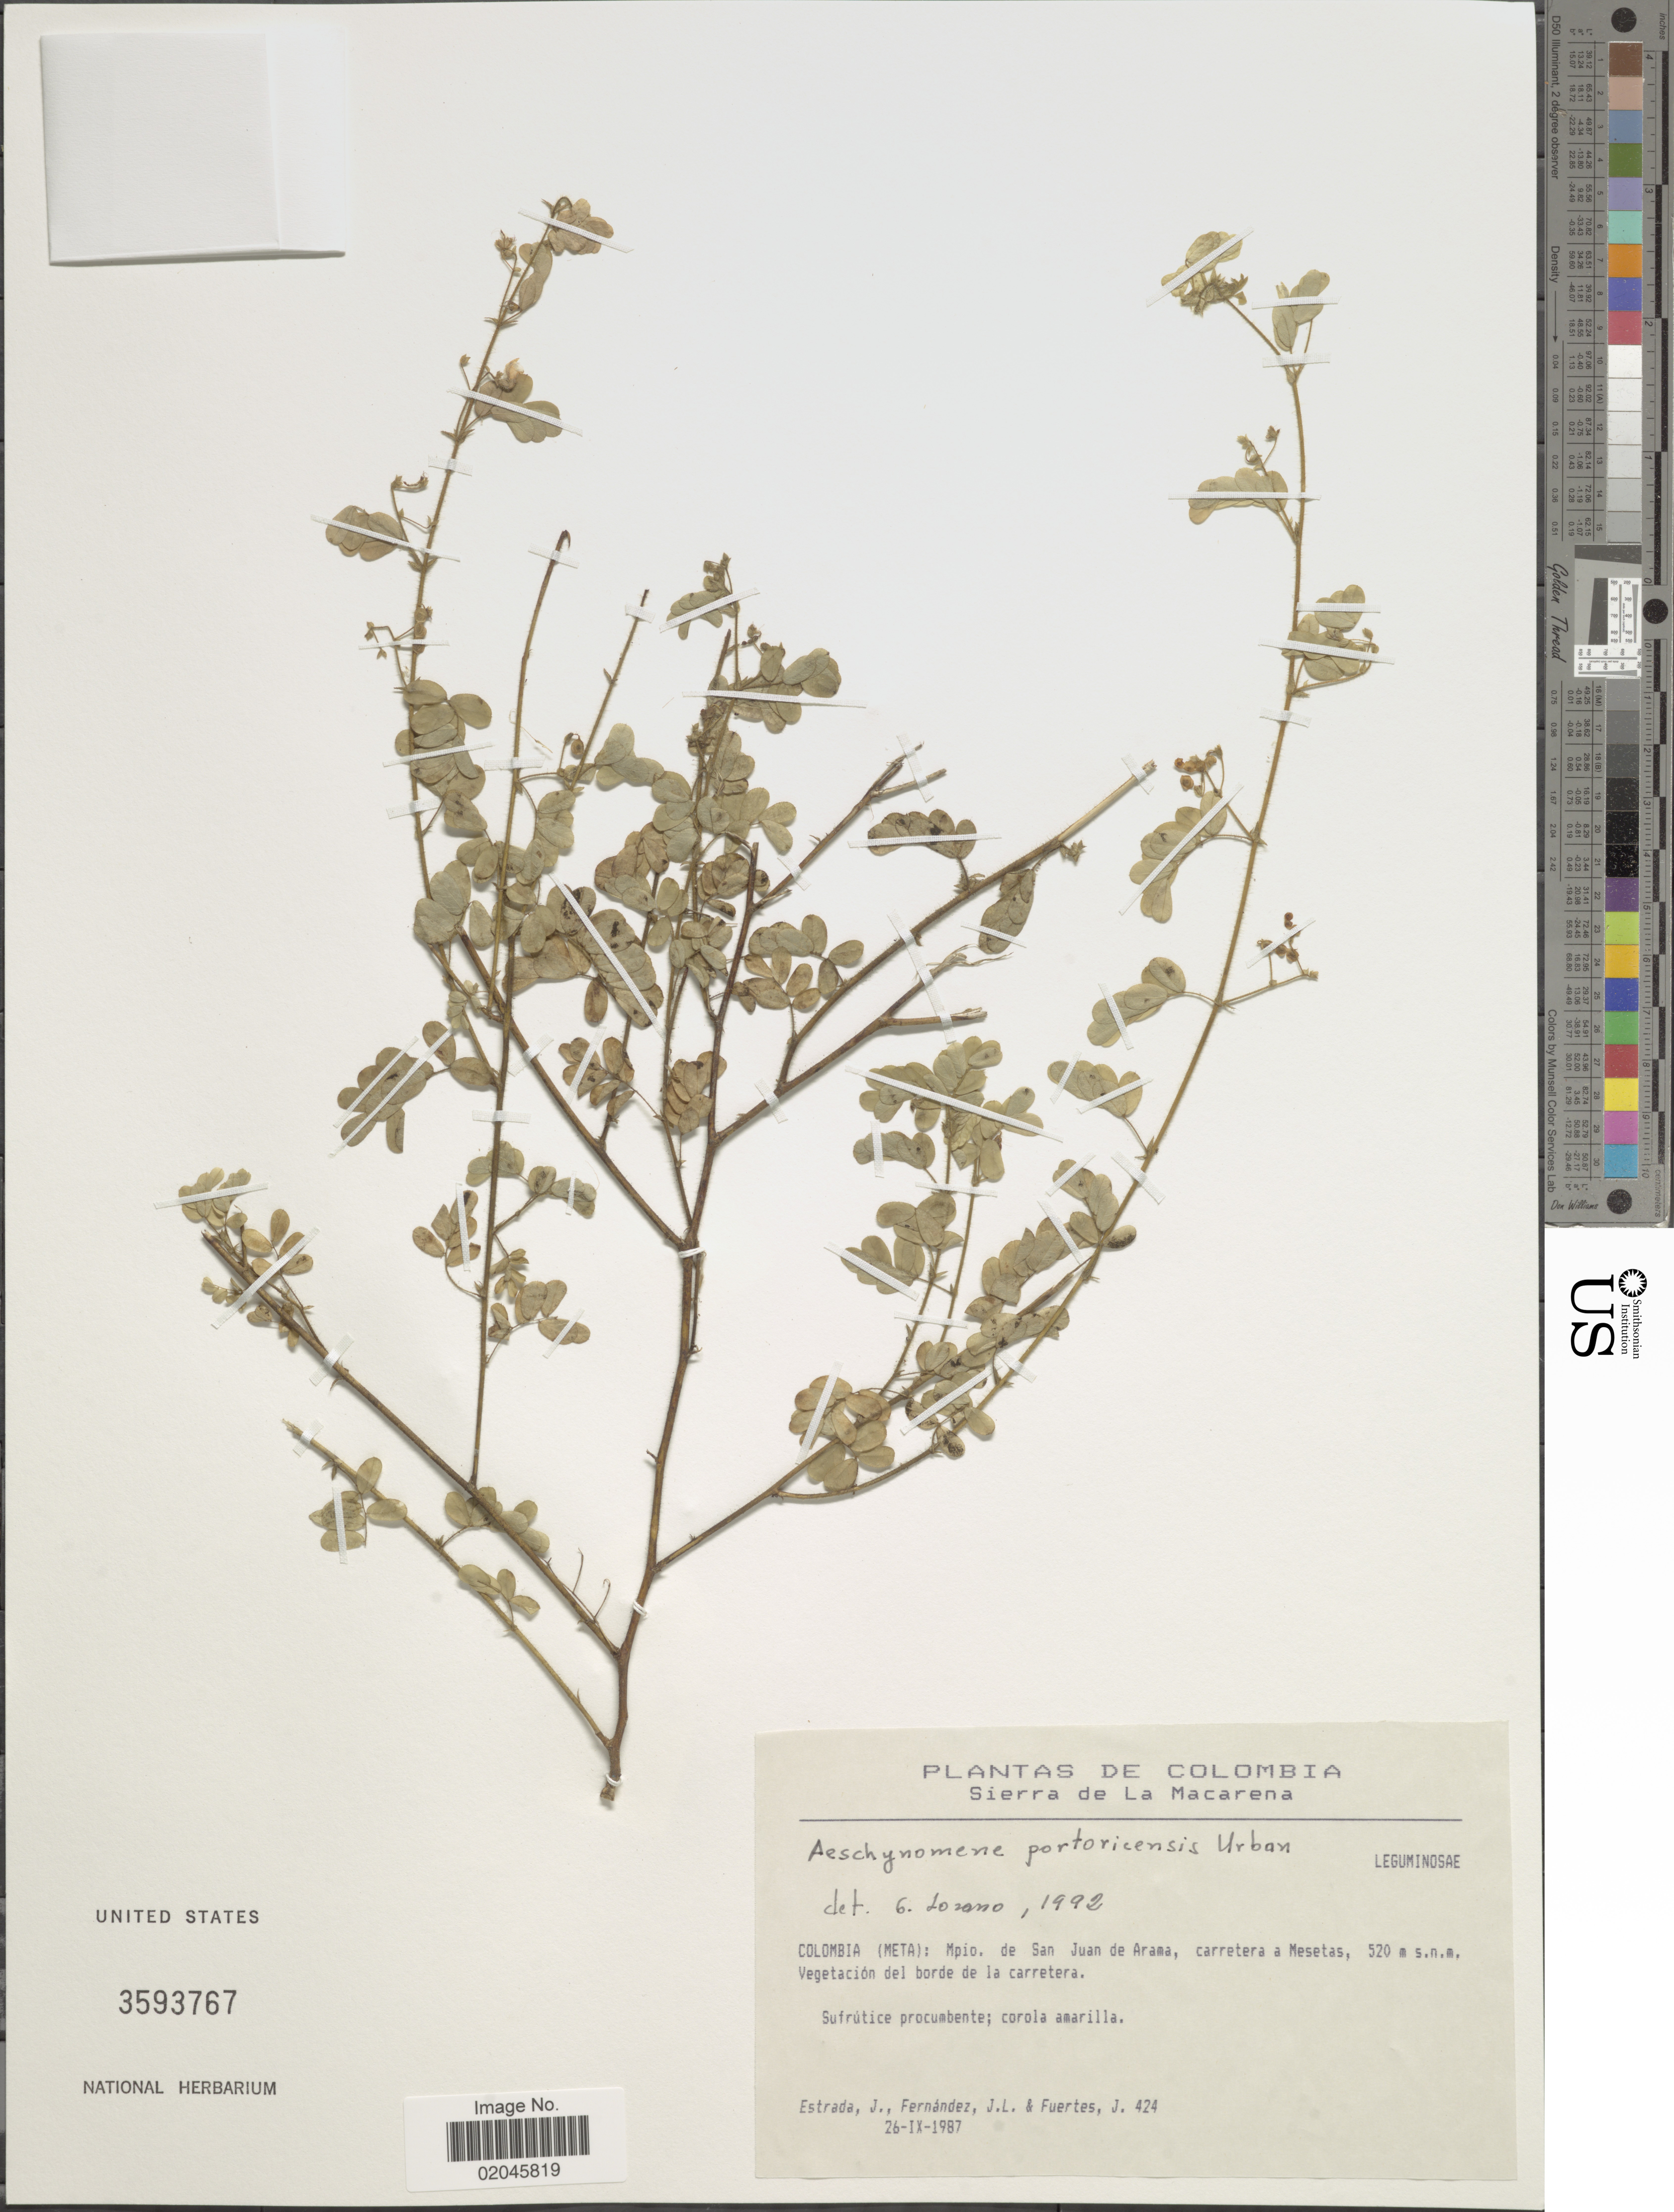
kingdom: Plantae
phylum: Tracheophyta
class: Magnoliopsida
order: Fabales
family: Fabaceae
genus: Aeschynomene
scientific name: Aeschynomene portoricensis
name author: Urb.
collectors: J. Estrada, J. Fernandez & J. Fuertes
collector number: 424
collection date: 1987-09-26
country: Colombia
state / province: Meta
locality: Sierra de La Macarena, Mpio. de San Juan de Arama, carretera a Mesetas, vegetacion del borde de la carretera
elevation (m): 520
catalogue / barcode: US 3593767